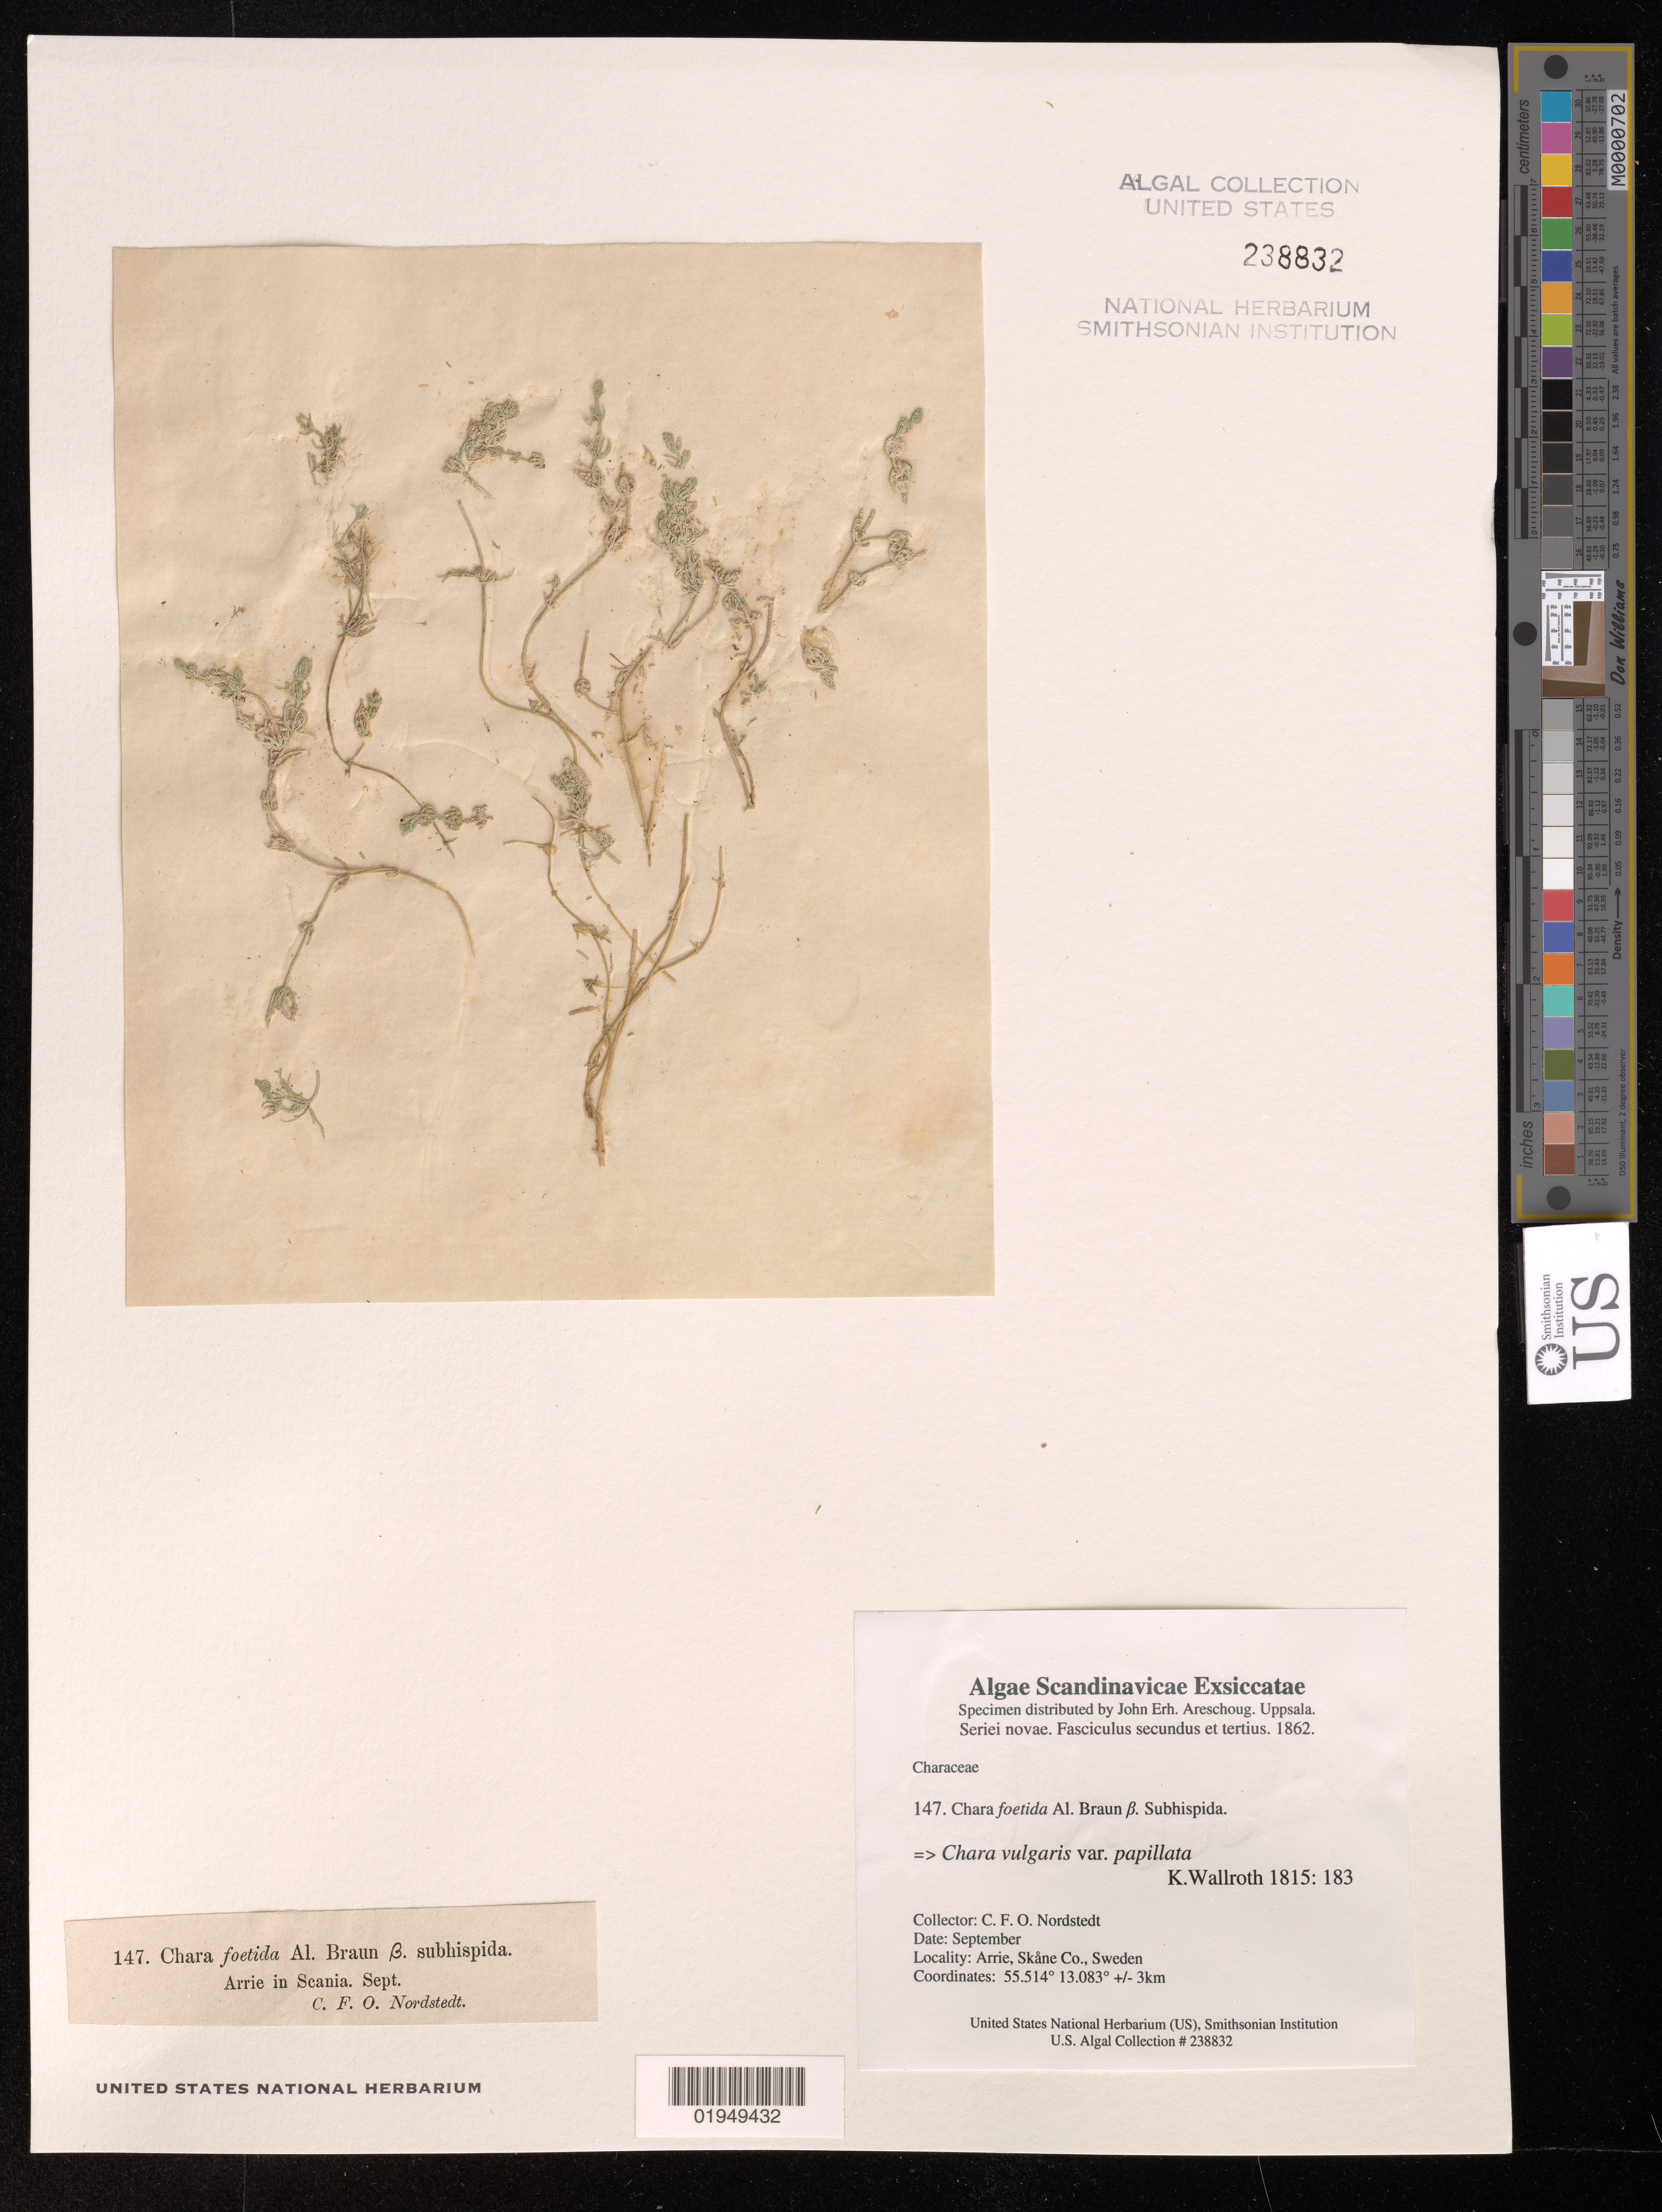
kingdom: Plantae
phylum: Charophyta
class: Charophyceae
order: Charales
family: Characeae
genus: Chara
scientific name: Chara vulgaris var. papillata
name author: Wallroth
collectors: C. F. O. Nordstedt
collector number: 147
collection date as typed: Sep 1862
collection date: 1862-09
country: Sweden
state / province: Skåne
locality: Arrie, Skane Co.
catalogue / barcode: US 238832